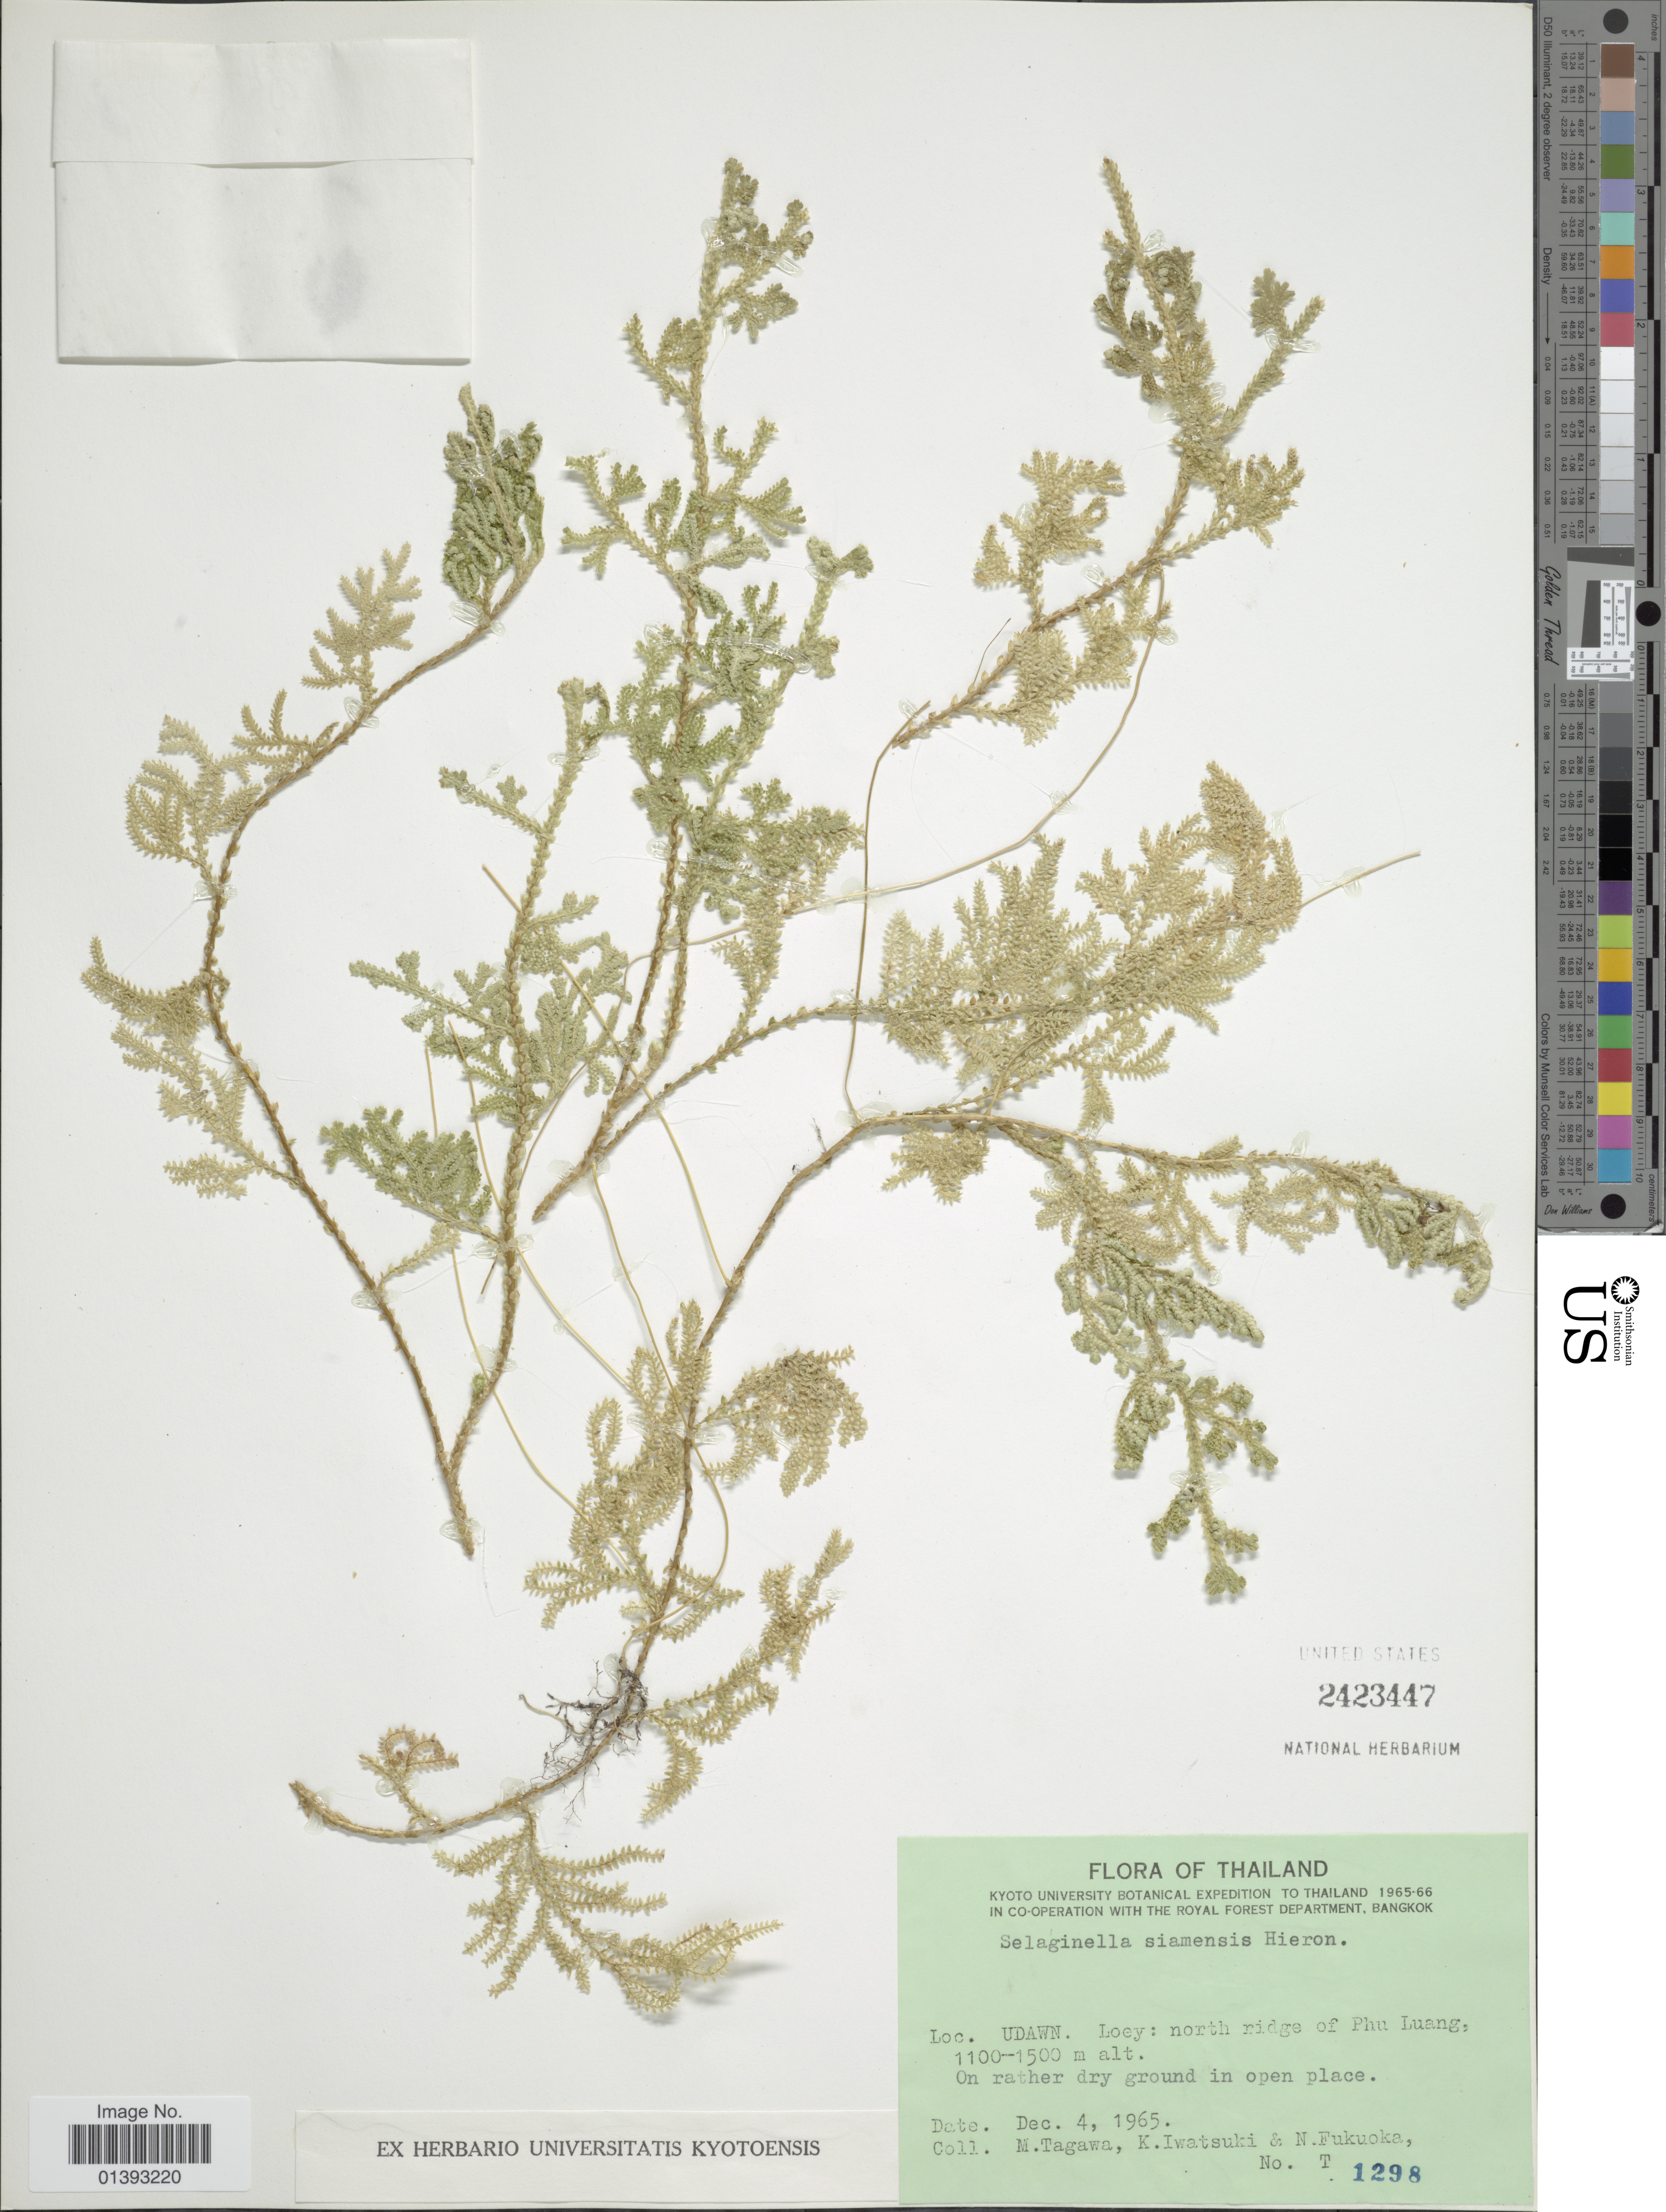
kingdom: Plantae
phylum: Tracheophyta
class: Lycopodiopsida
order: Selaginellales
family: Selaginellaceae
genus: Selaginella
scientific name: Selaginella siamensis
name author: Hieron.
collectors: M. Tagawa, K. Iwatsuki & N. Fukuoka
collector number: T1298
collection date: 1965-12-04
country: Thailand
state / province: Loei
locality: Udawn: North ridge of Phu Luang, on rather dry ground in open place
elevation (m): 1100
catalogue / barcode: US 2423447